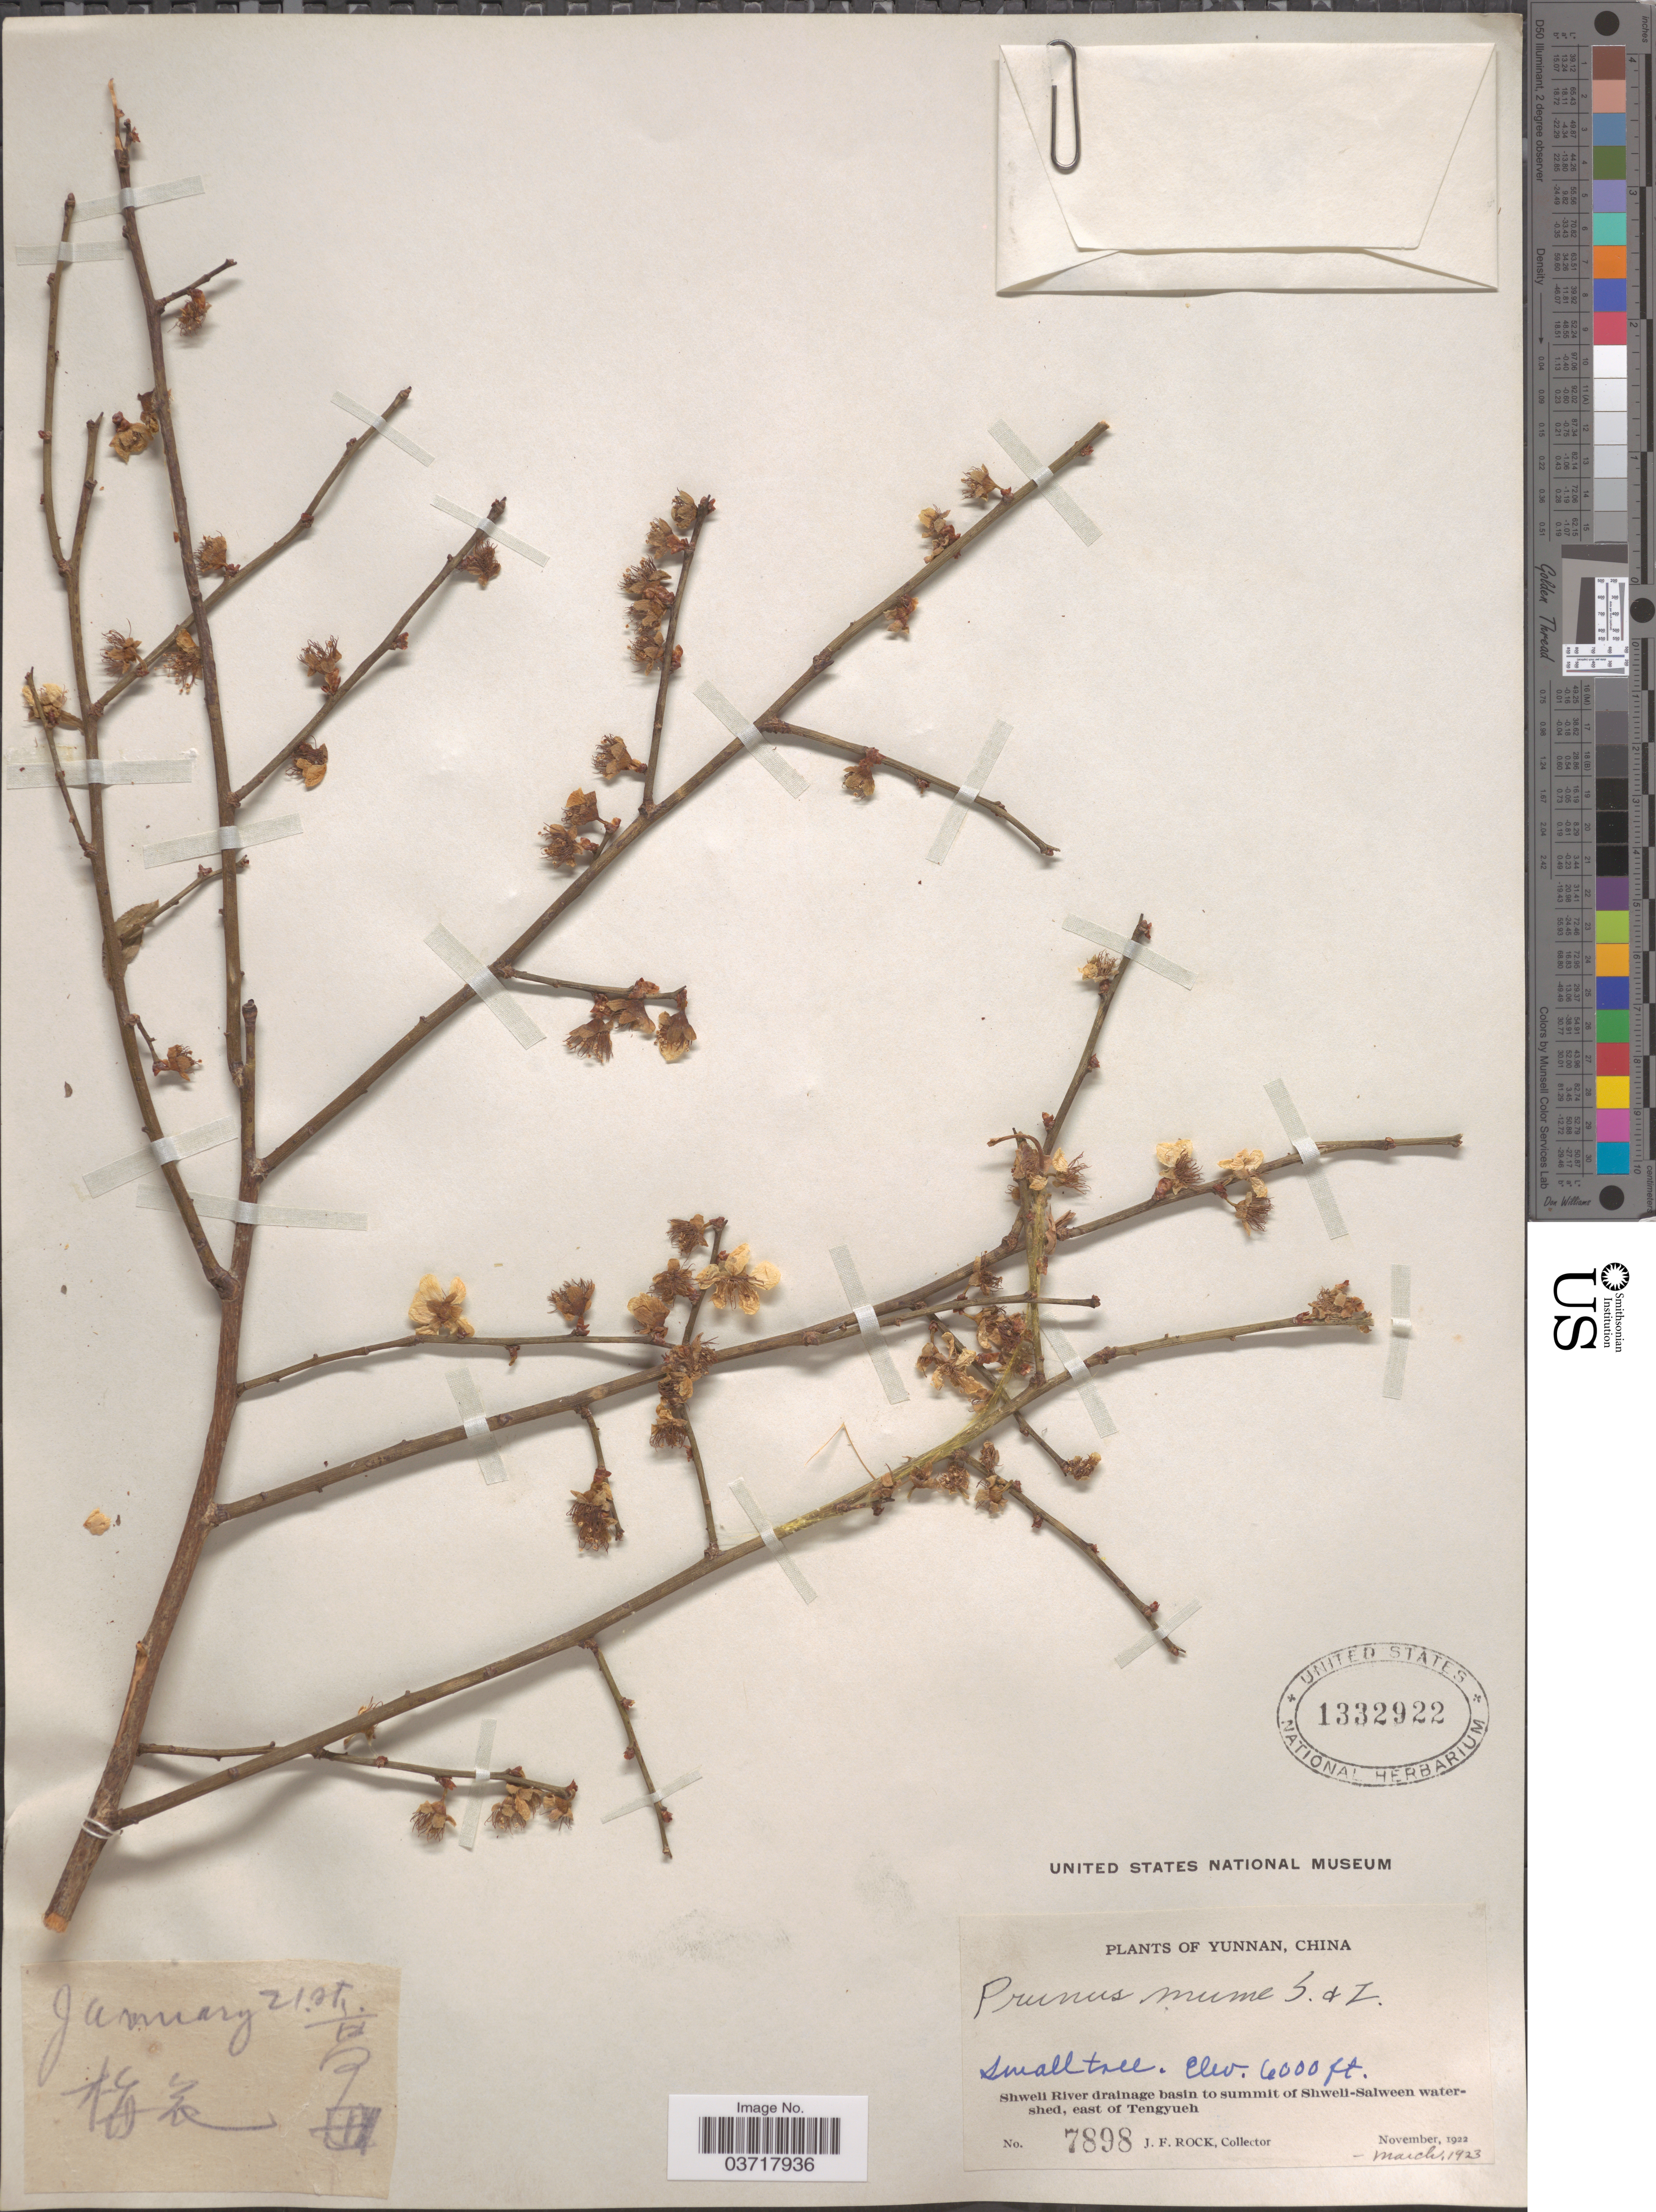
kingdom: Plantae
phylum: Tracheophyta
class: Magnoliopsida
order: Rosales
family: Rosaceae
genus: Prunus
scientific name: Prunus mume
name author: (Siebold) Siebold & Zucc.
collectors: J. Rock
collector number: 7898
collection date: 1922-11/1923-03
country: China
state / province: Yunnan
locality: Shweli River drainage basin to summit of Shweli-Salween watershed, east of Tengyueh.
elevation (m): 1829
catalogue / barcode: US 1332922